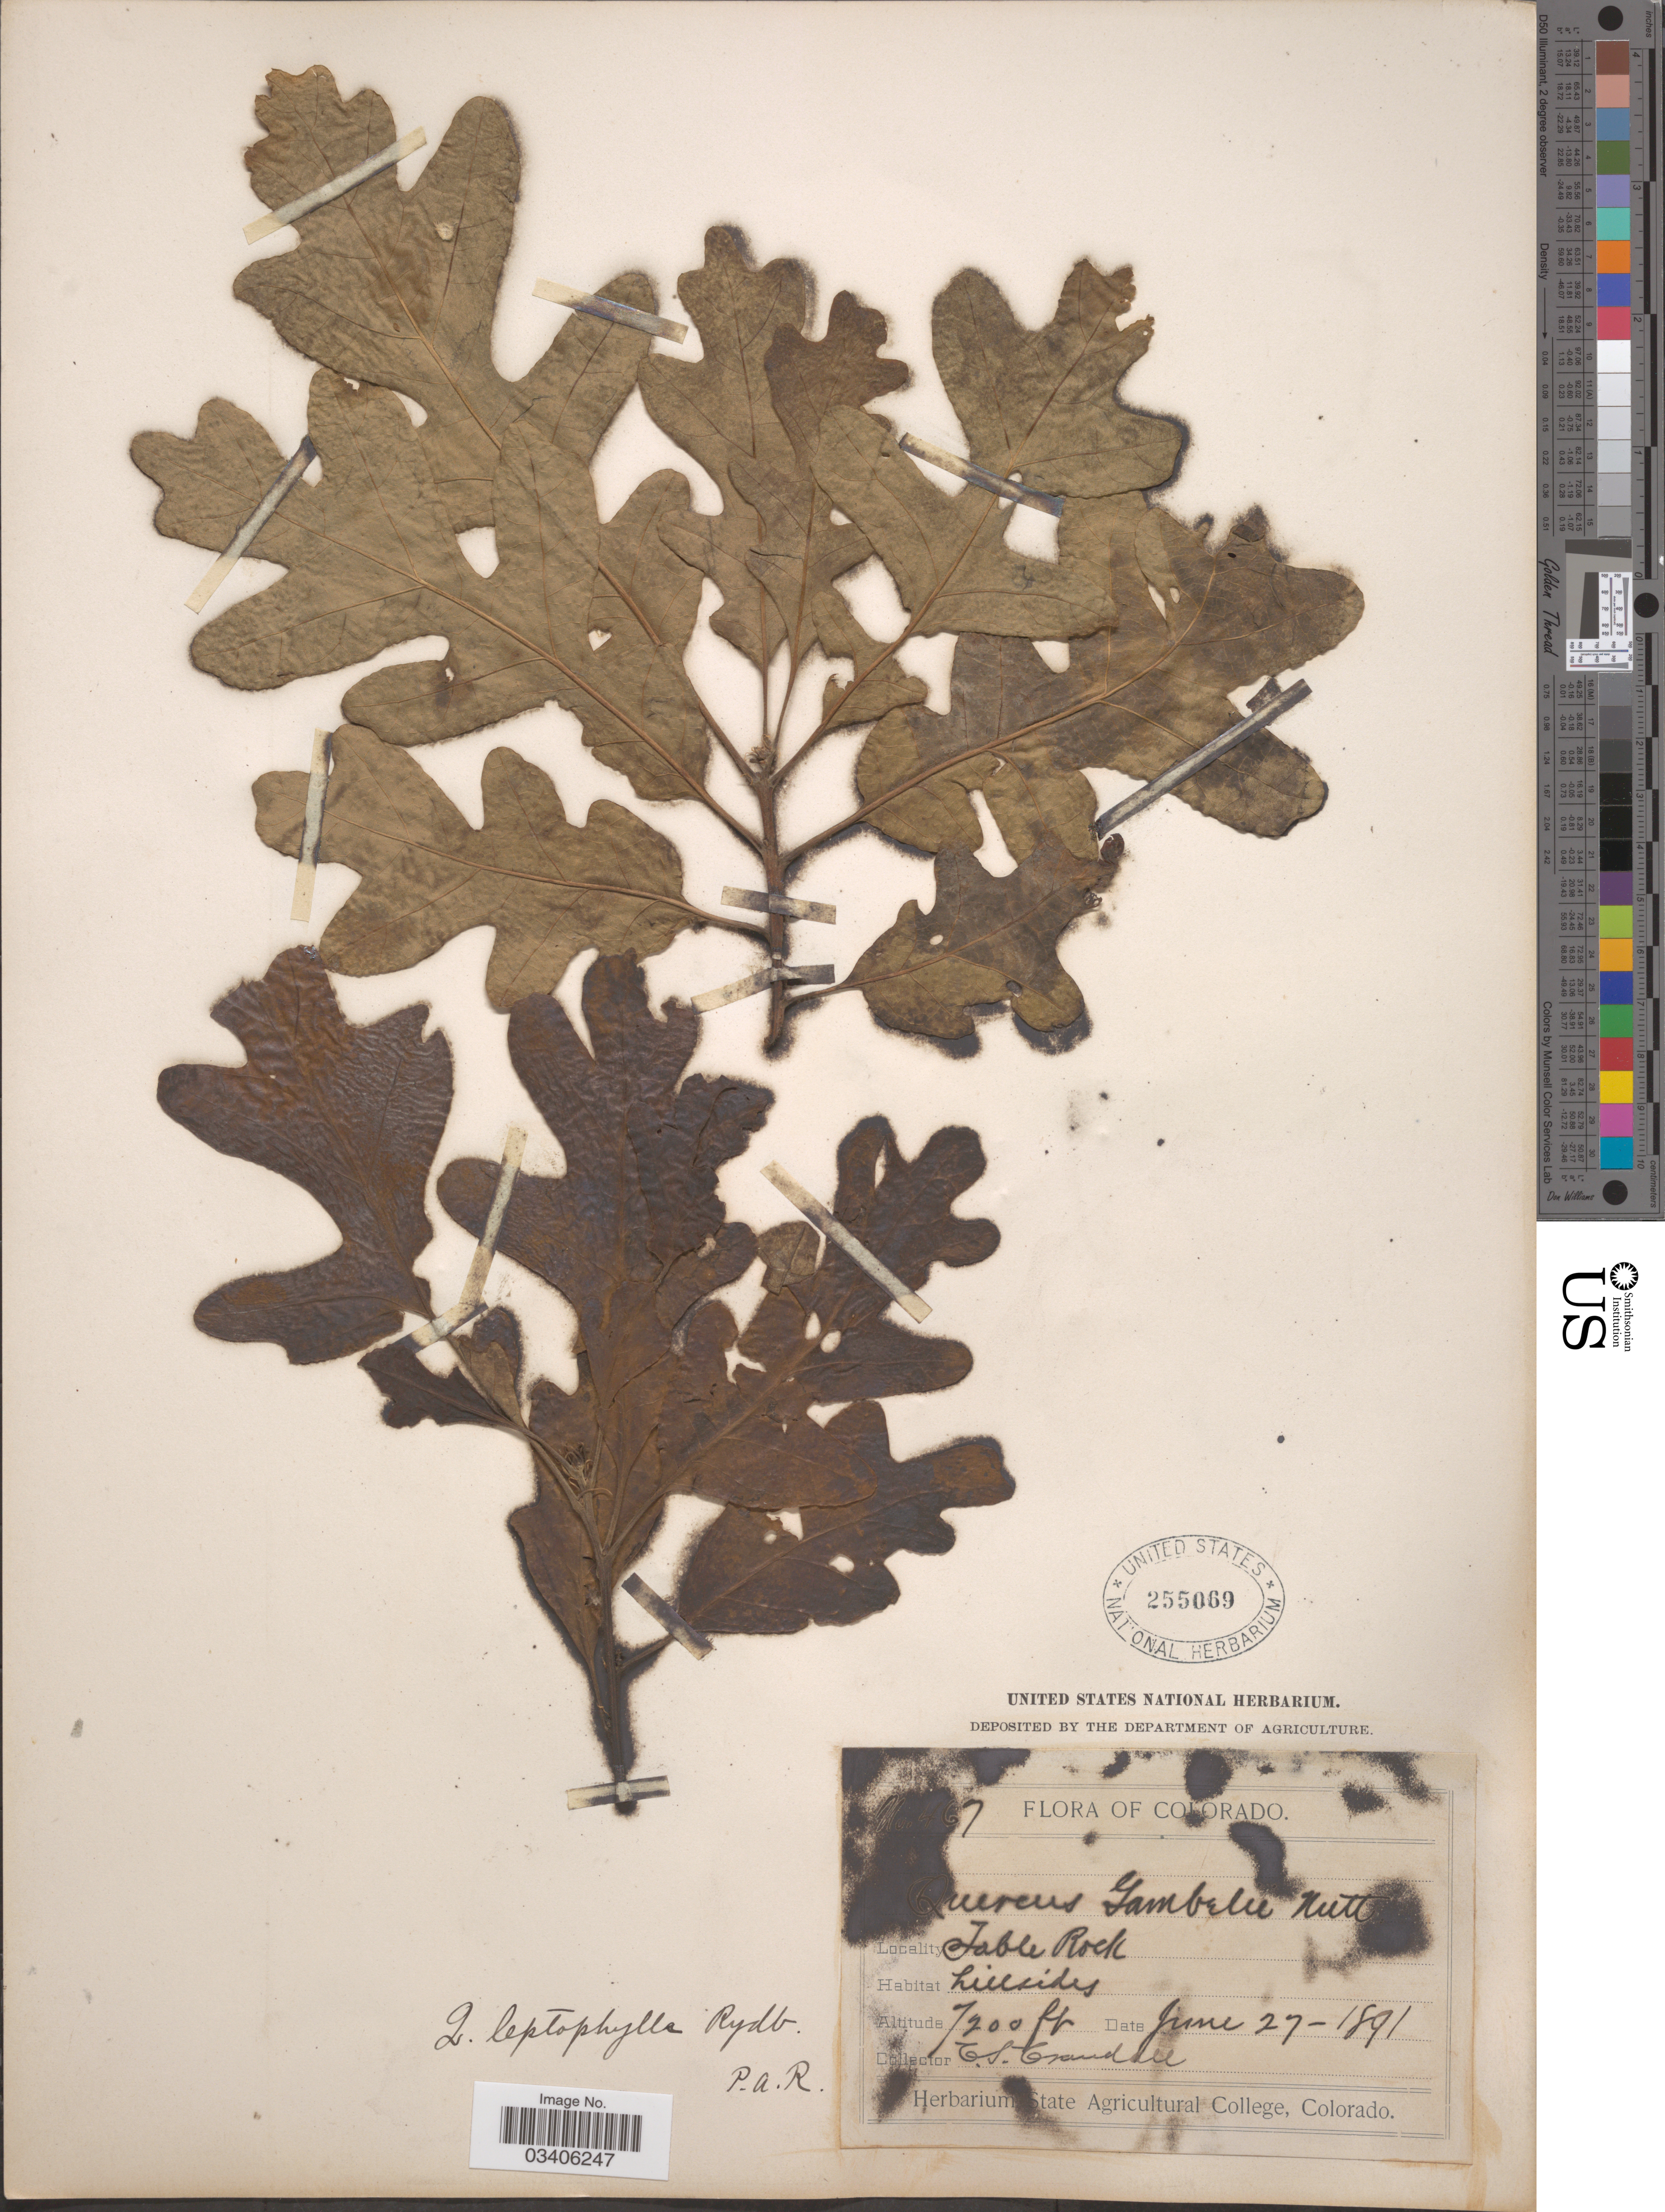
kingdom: Plantae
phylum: Tracheophyta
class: Magnoliopsida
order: Fagales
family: Fagaceae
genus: Quercus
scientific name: Quercus leptophylla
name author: Rydb.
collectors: C. Crandall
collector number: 467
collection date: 1891-06-27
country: United States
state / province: Colorado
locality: Table Rock. Hillsides.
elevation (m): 2195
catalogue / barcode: US 255069